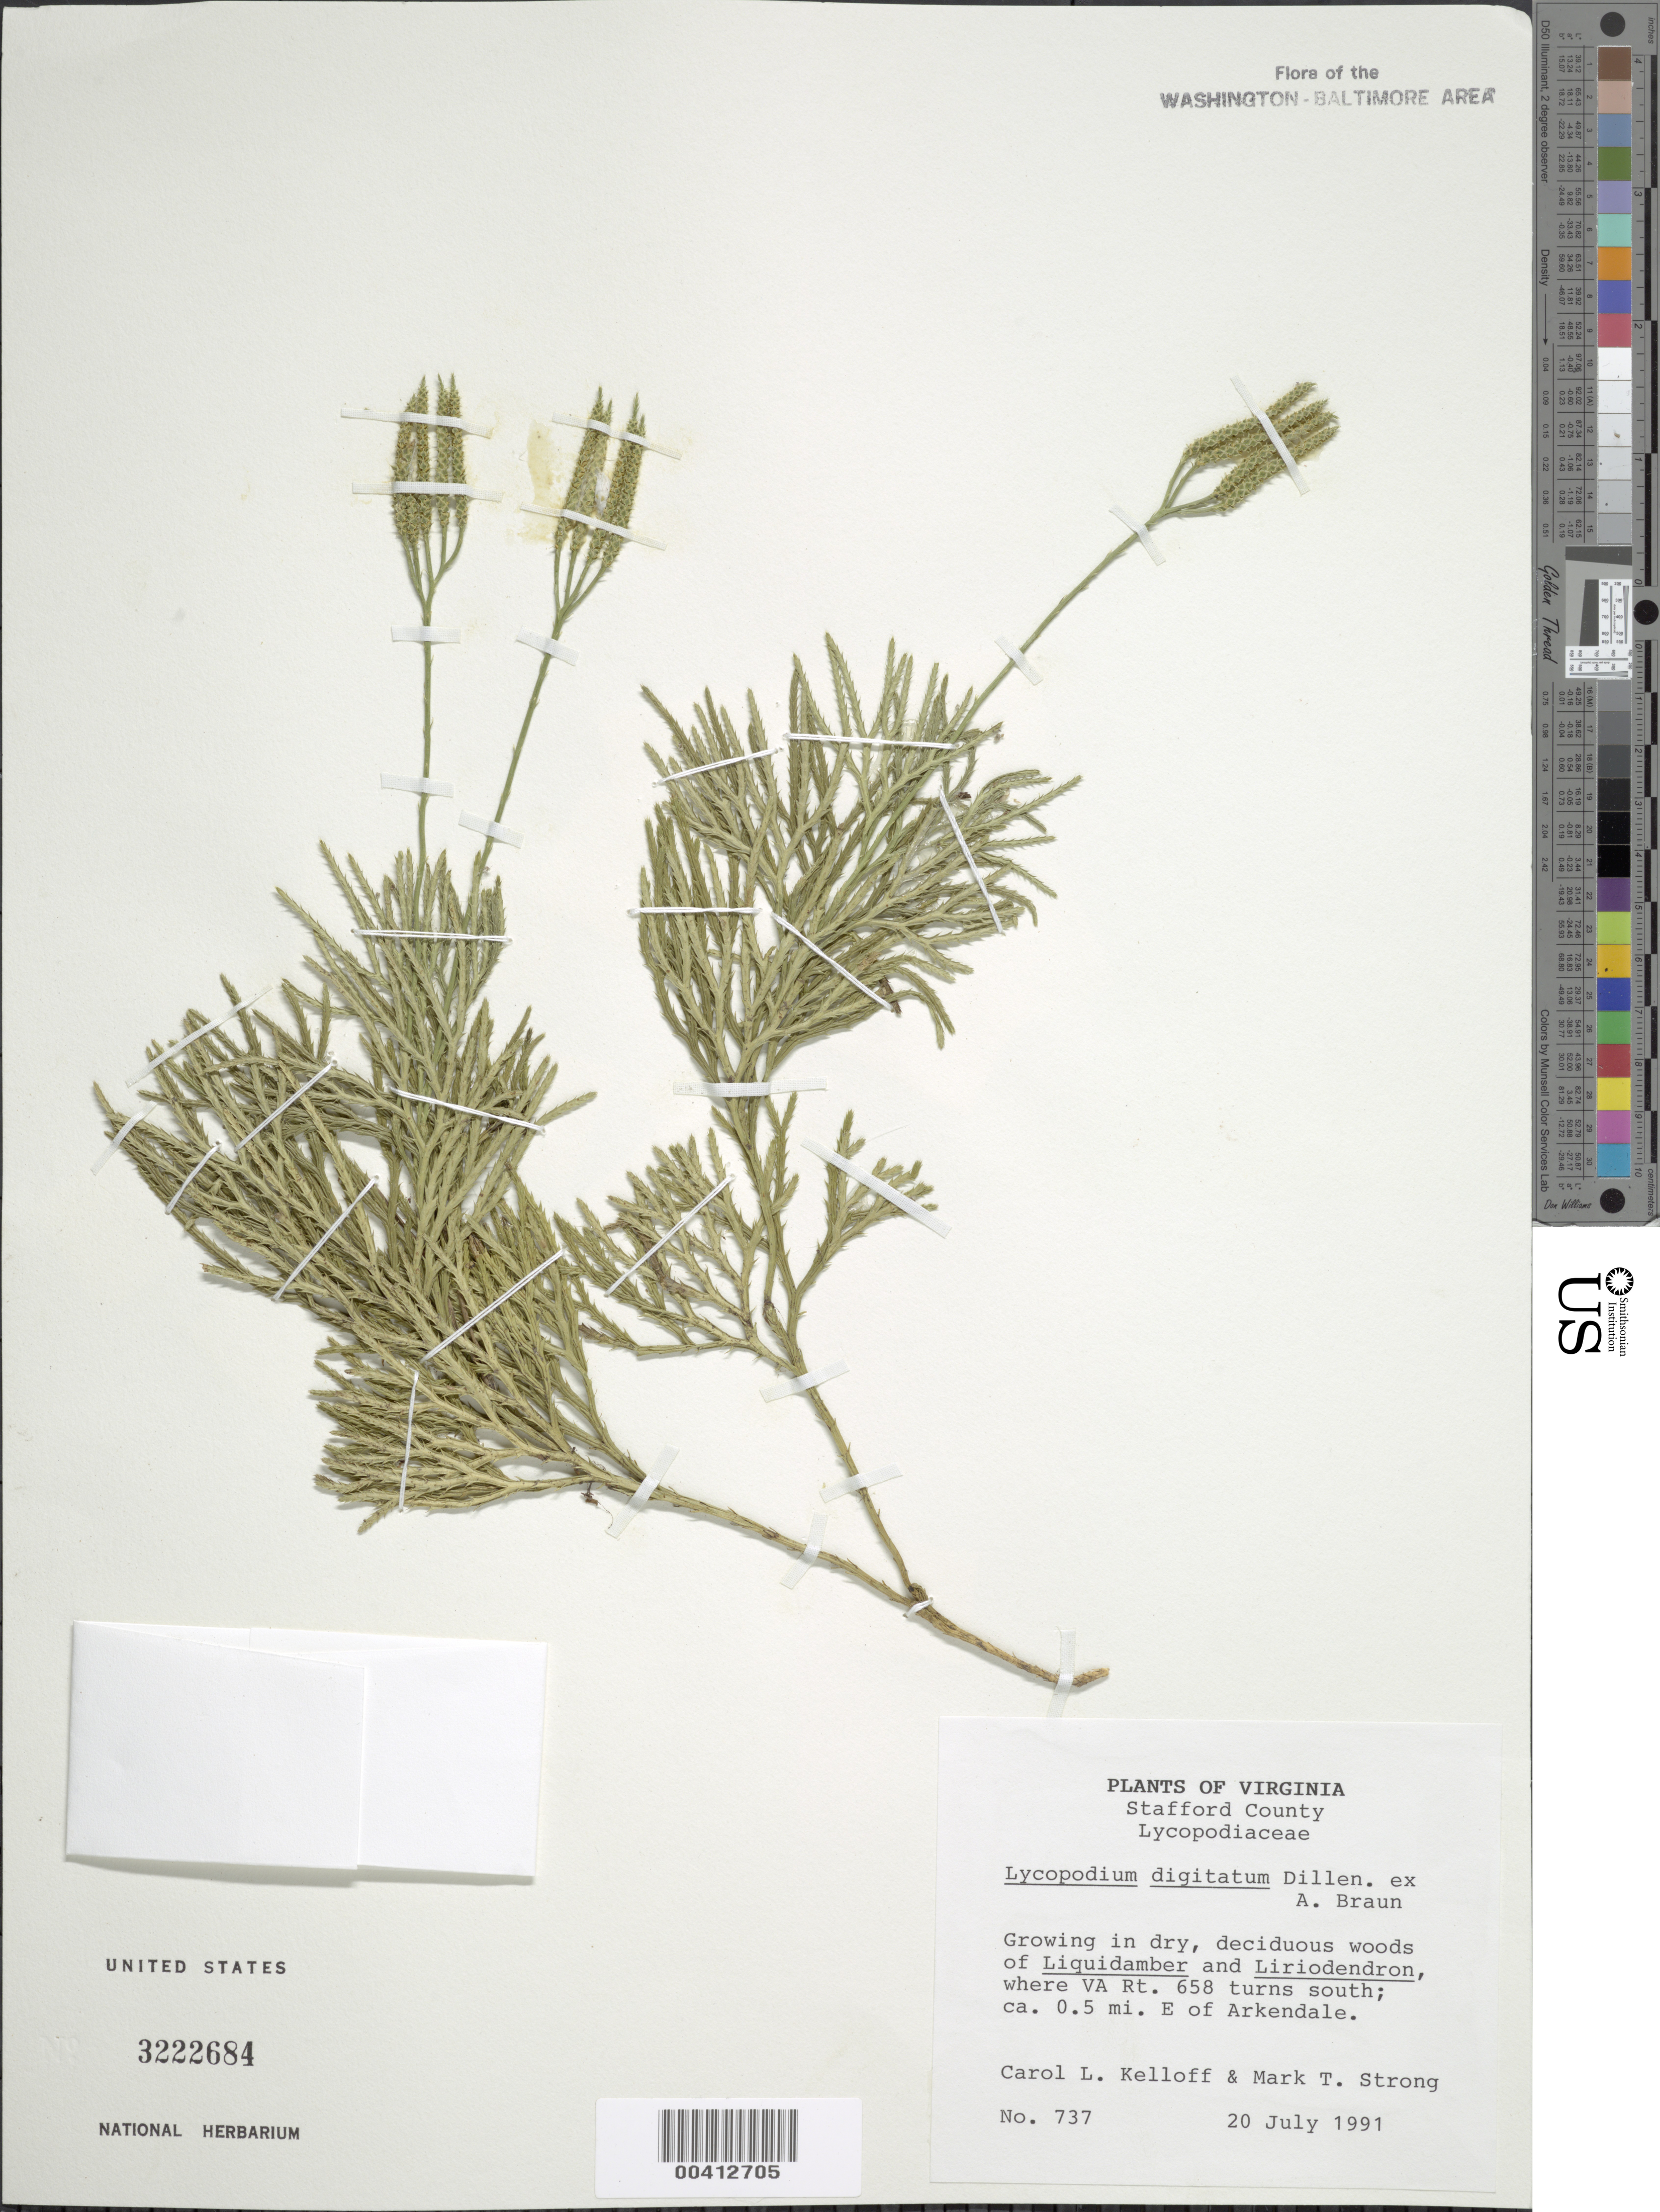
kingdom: Plantae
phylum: Tracheophyta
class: Lycopodiopsida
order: Lycopodiales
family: Lycopodiaceae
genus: Diphasiastrum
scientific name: Diphasiastrum digitatum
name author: (Dill. ex A. Braun) Holub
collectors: C. L. Kelloff & M. T. Strong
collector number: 737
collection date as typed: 20 Jul 1991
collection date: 1991-07-20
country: United States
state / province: Virginia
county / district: Stafford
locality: E of Arkendale, Va Rt 658 South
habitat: Deciduous woods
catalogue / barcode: US 3222684